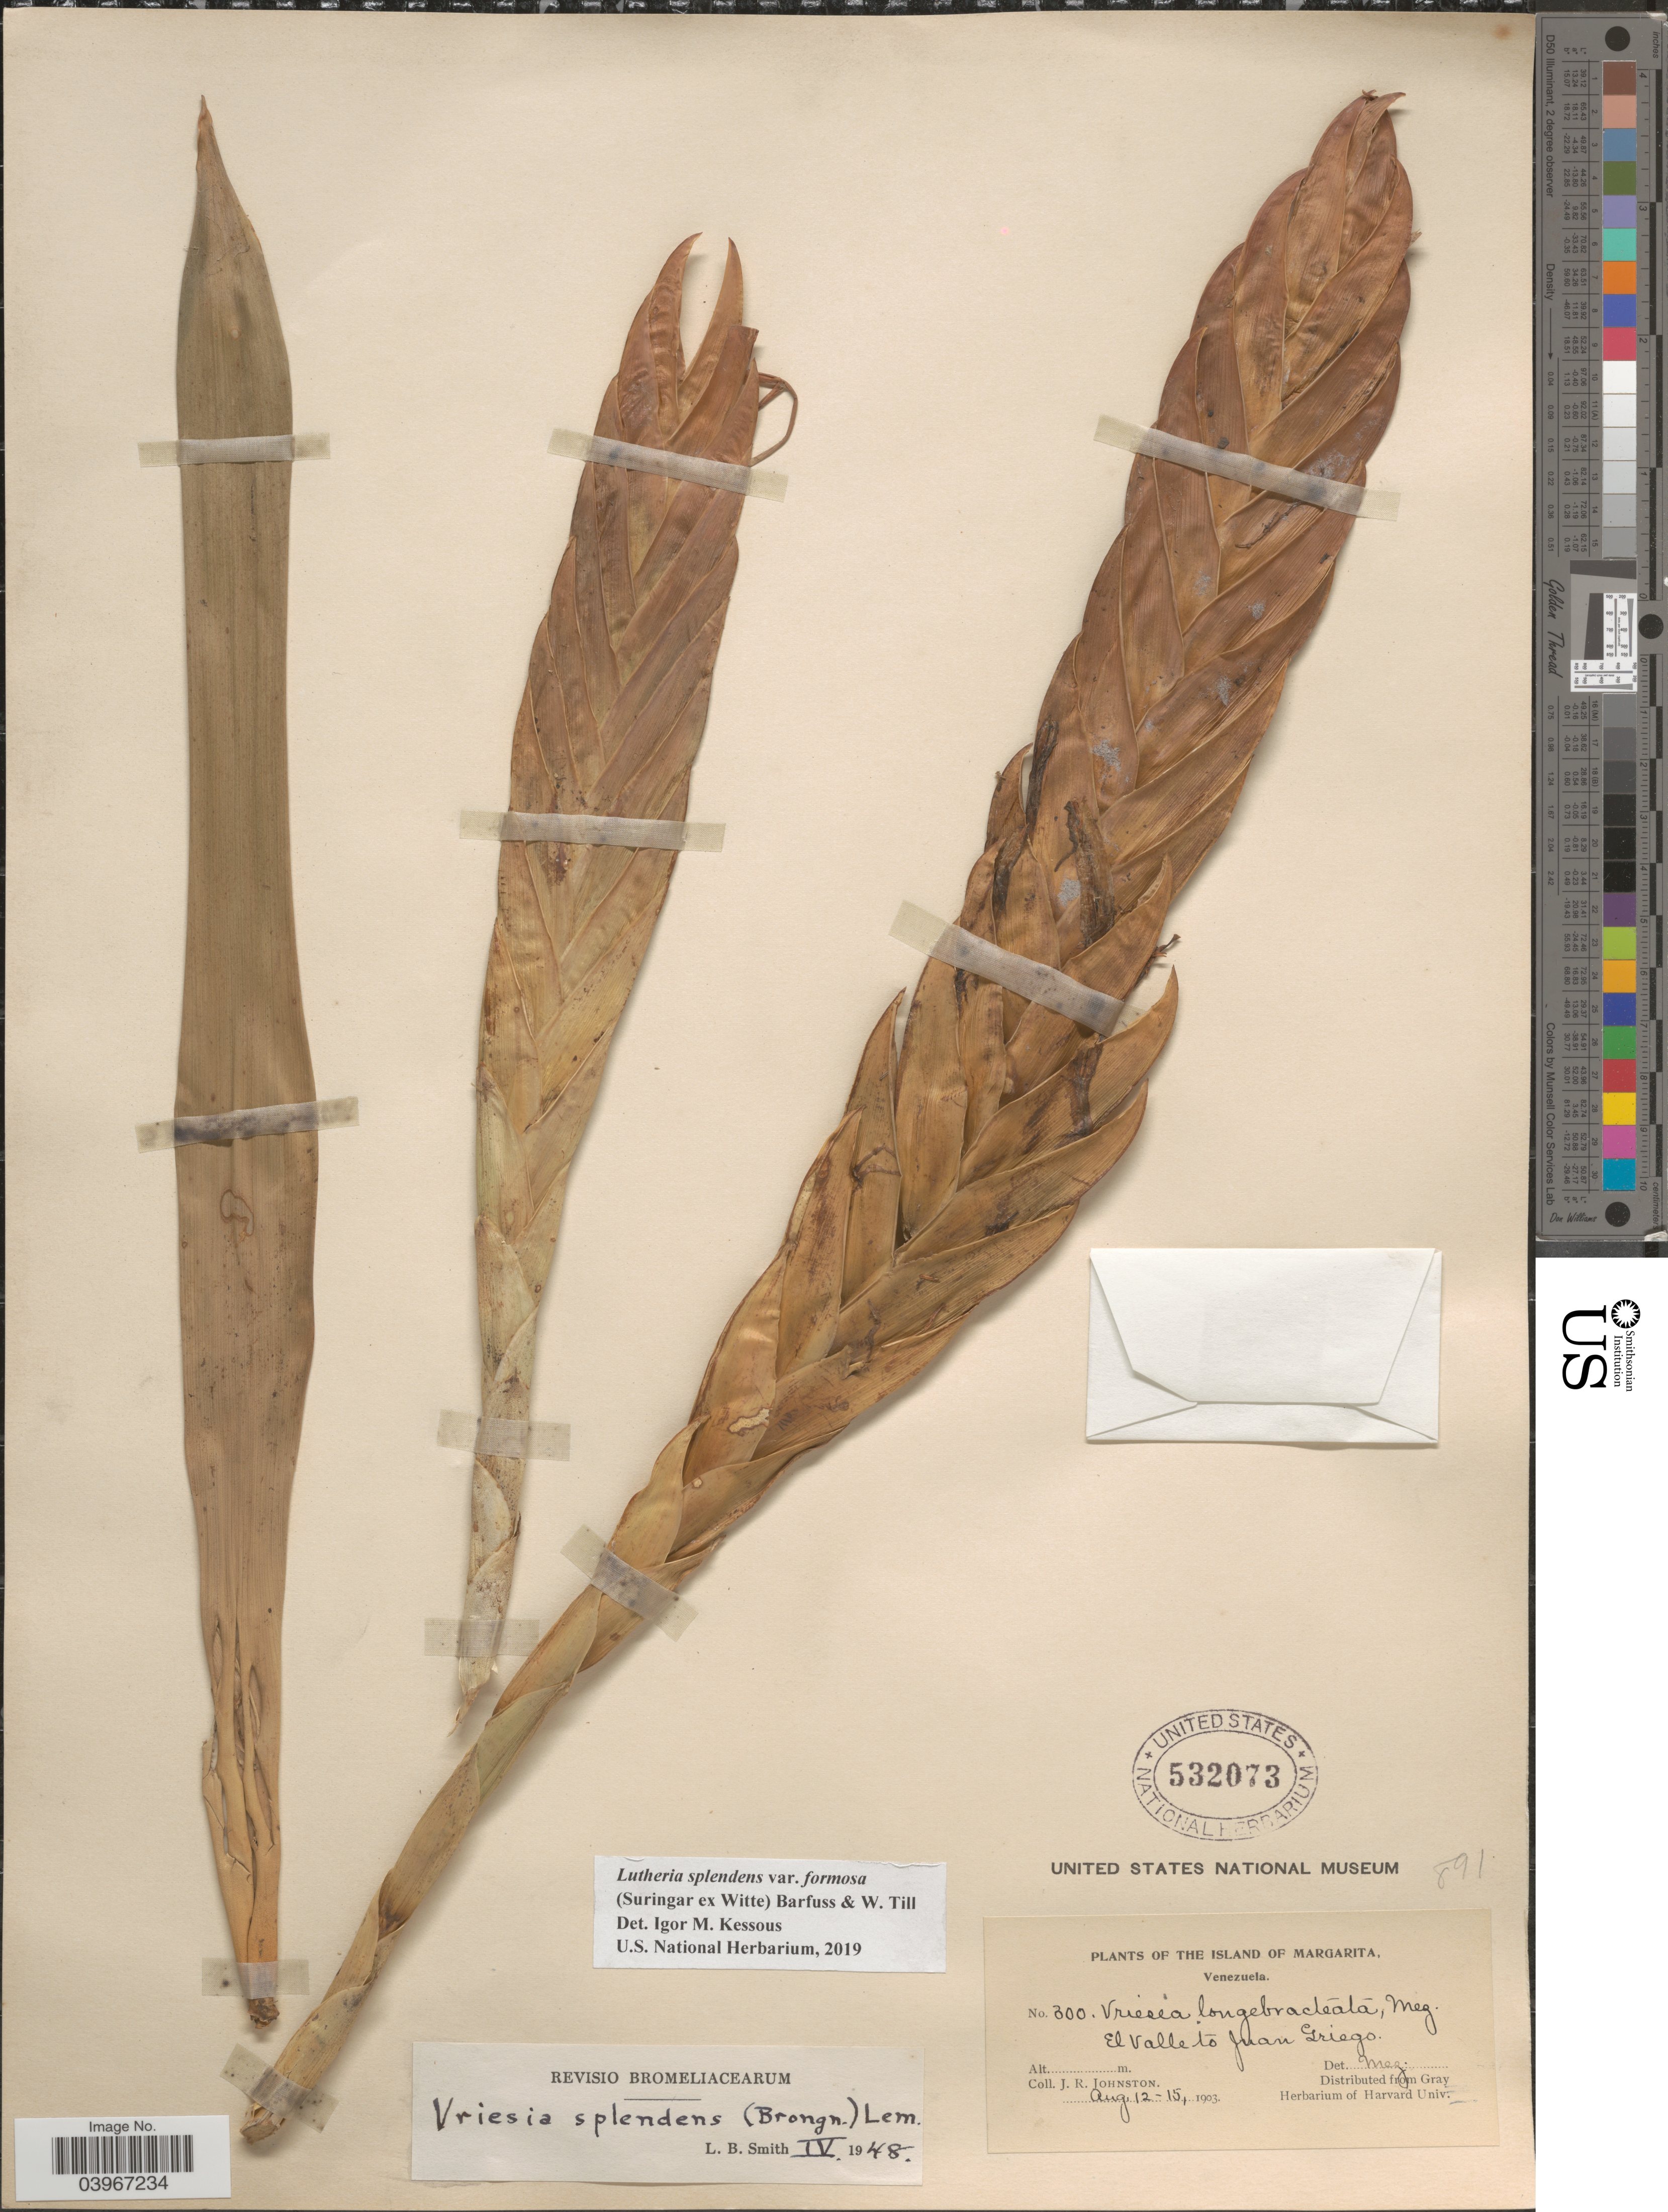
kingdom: Plantae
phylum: Tracheophyta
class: Liliopsida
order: Poales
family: Bromeliaceae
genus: Lutheria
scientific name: Lutheria splendens var. formosa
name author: (Suringar ex Witte) Barfuss & W. Till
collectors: J. Johnston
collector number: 300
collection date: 1903-08-12/1903-08-15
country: Venezuela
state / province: Nueva Esparta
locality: The Island of Margarita. El Valle to Juan Griego.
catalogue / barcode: US 532073